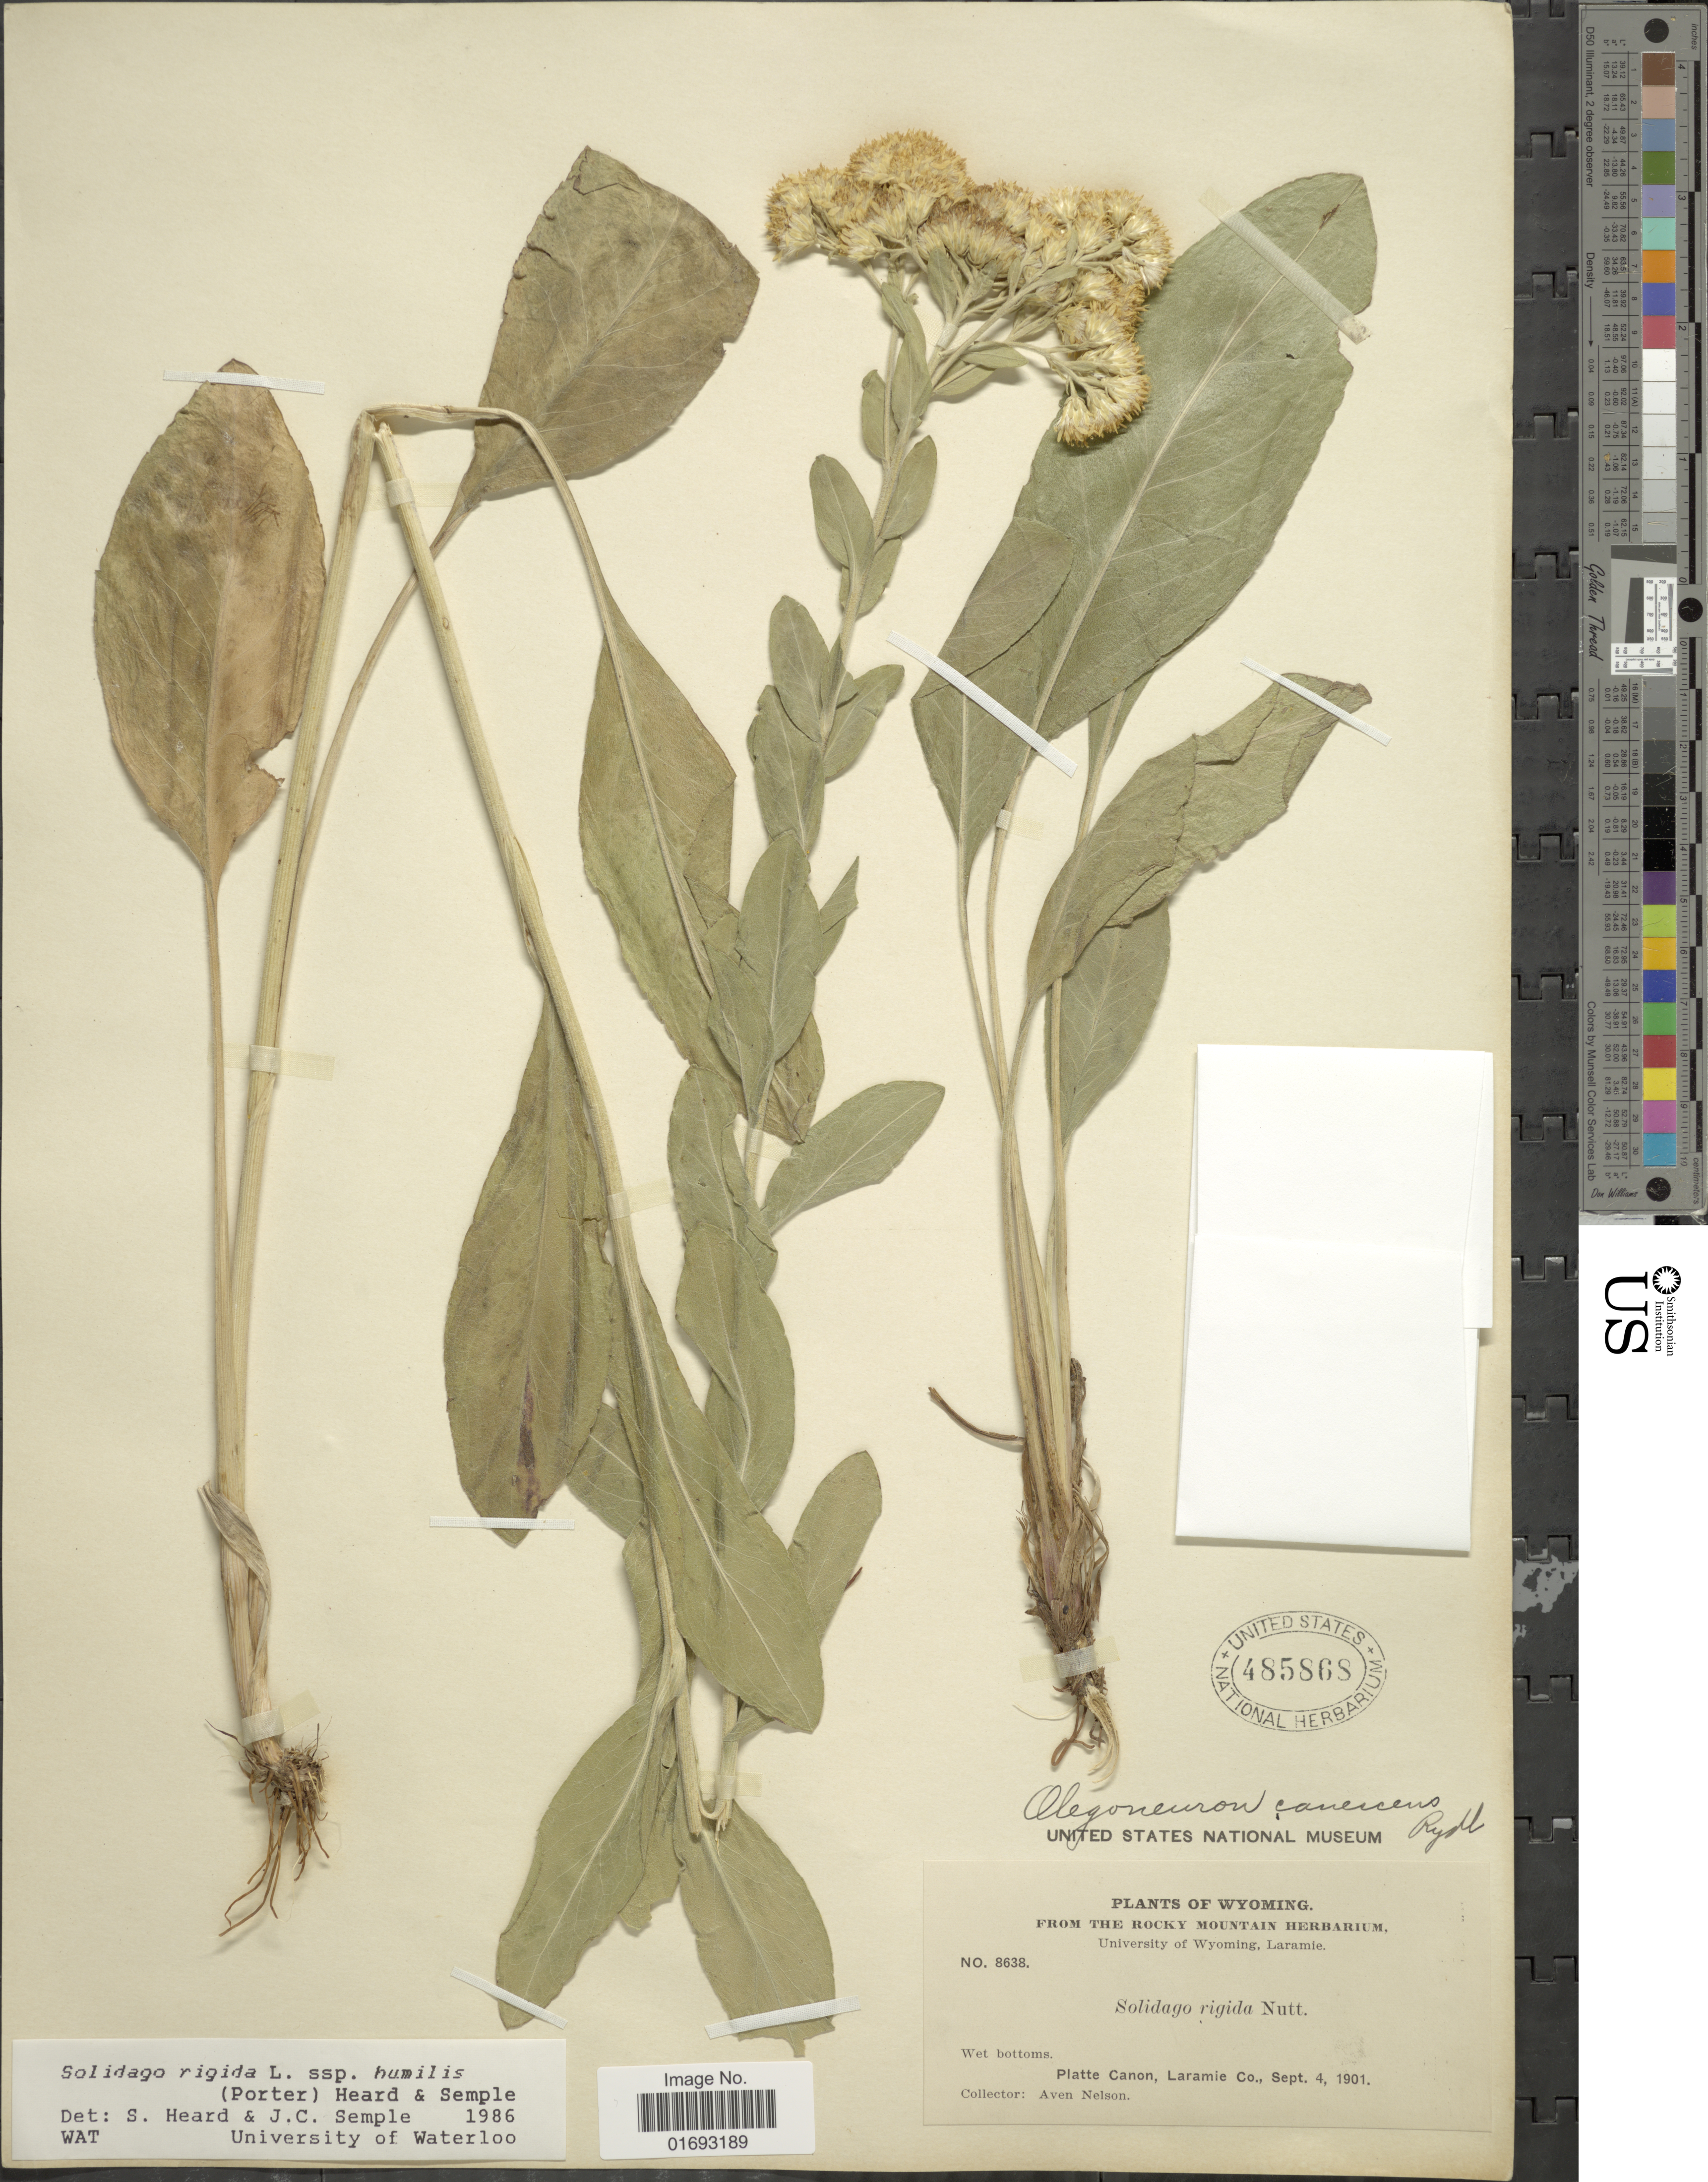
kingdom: Plantae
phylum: Tracheophyta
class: Magnoliopsida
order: Asterales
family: Asteraceae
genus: Oligoneuron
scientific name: Oligoneuron rigidum var. humile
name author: (Porter) G.L. Nesom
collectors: A. Nelson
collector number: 8638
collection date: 1901-09-04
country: United States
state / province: Wyoming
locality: Wet bottoms, Platte Canon, Laramie Co.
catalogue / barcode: US 485868